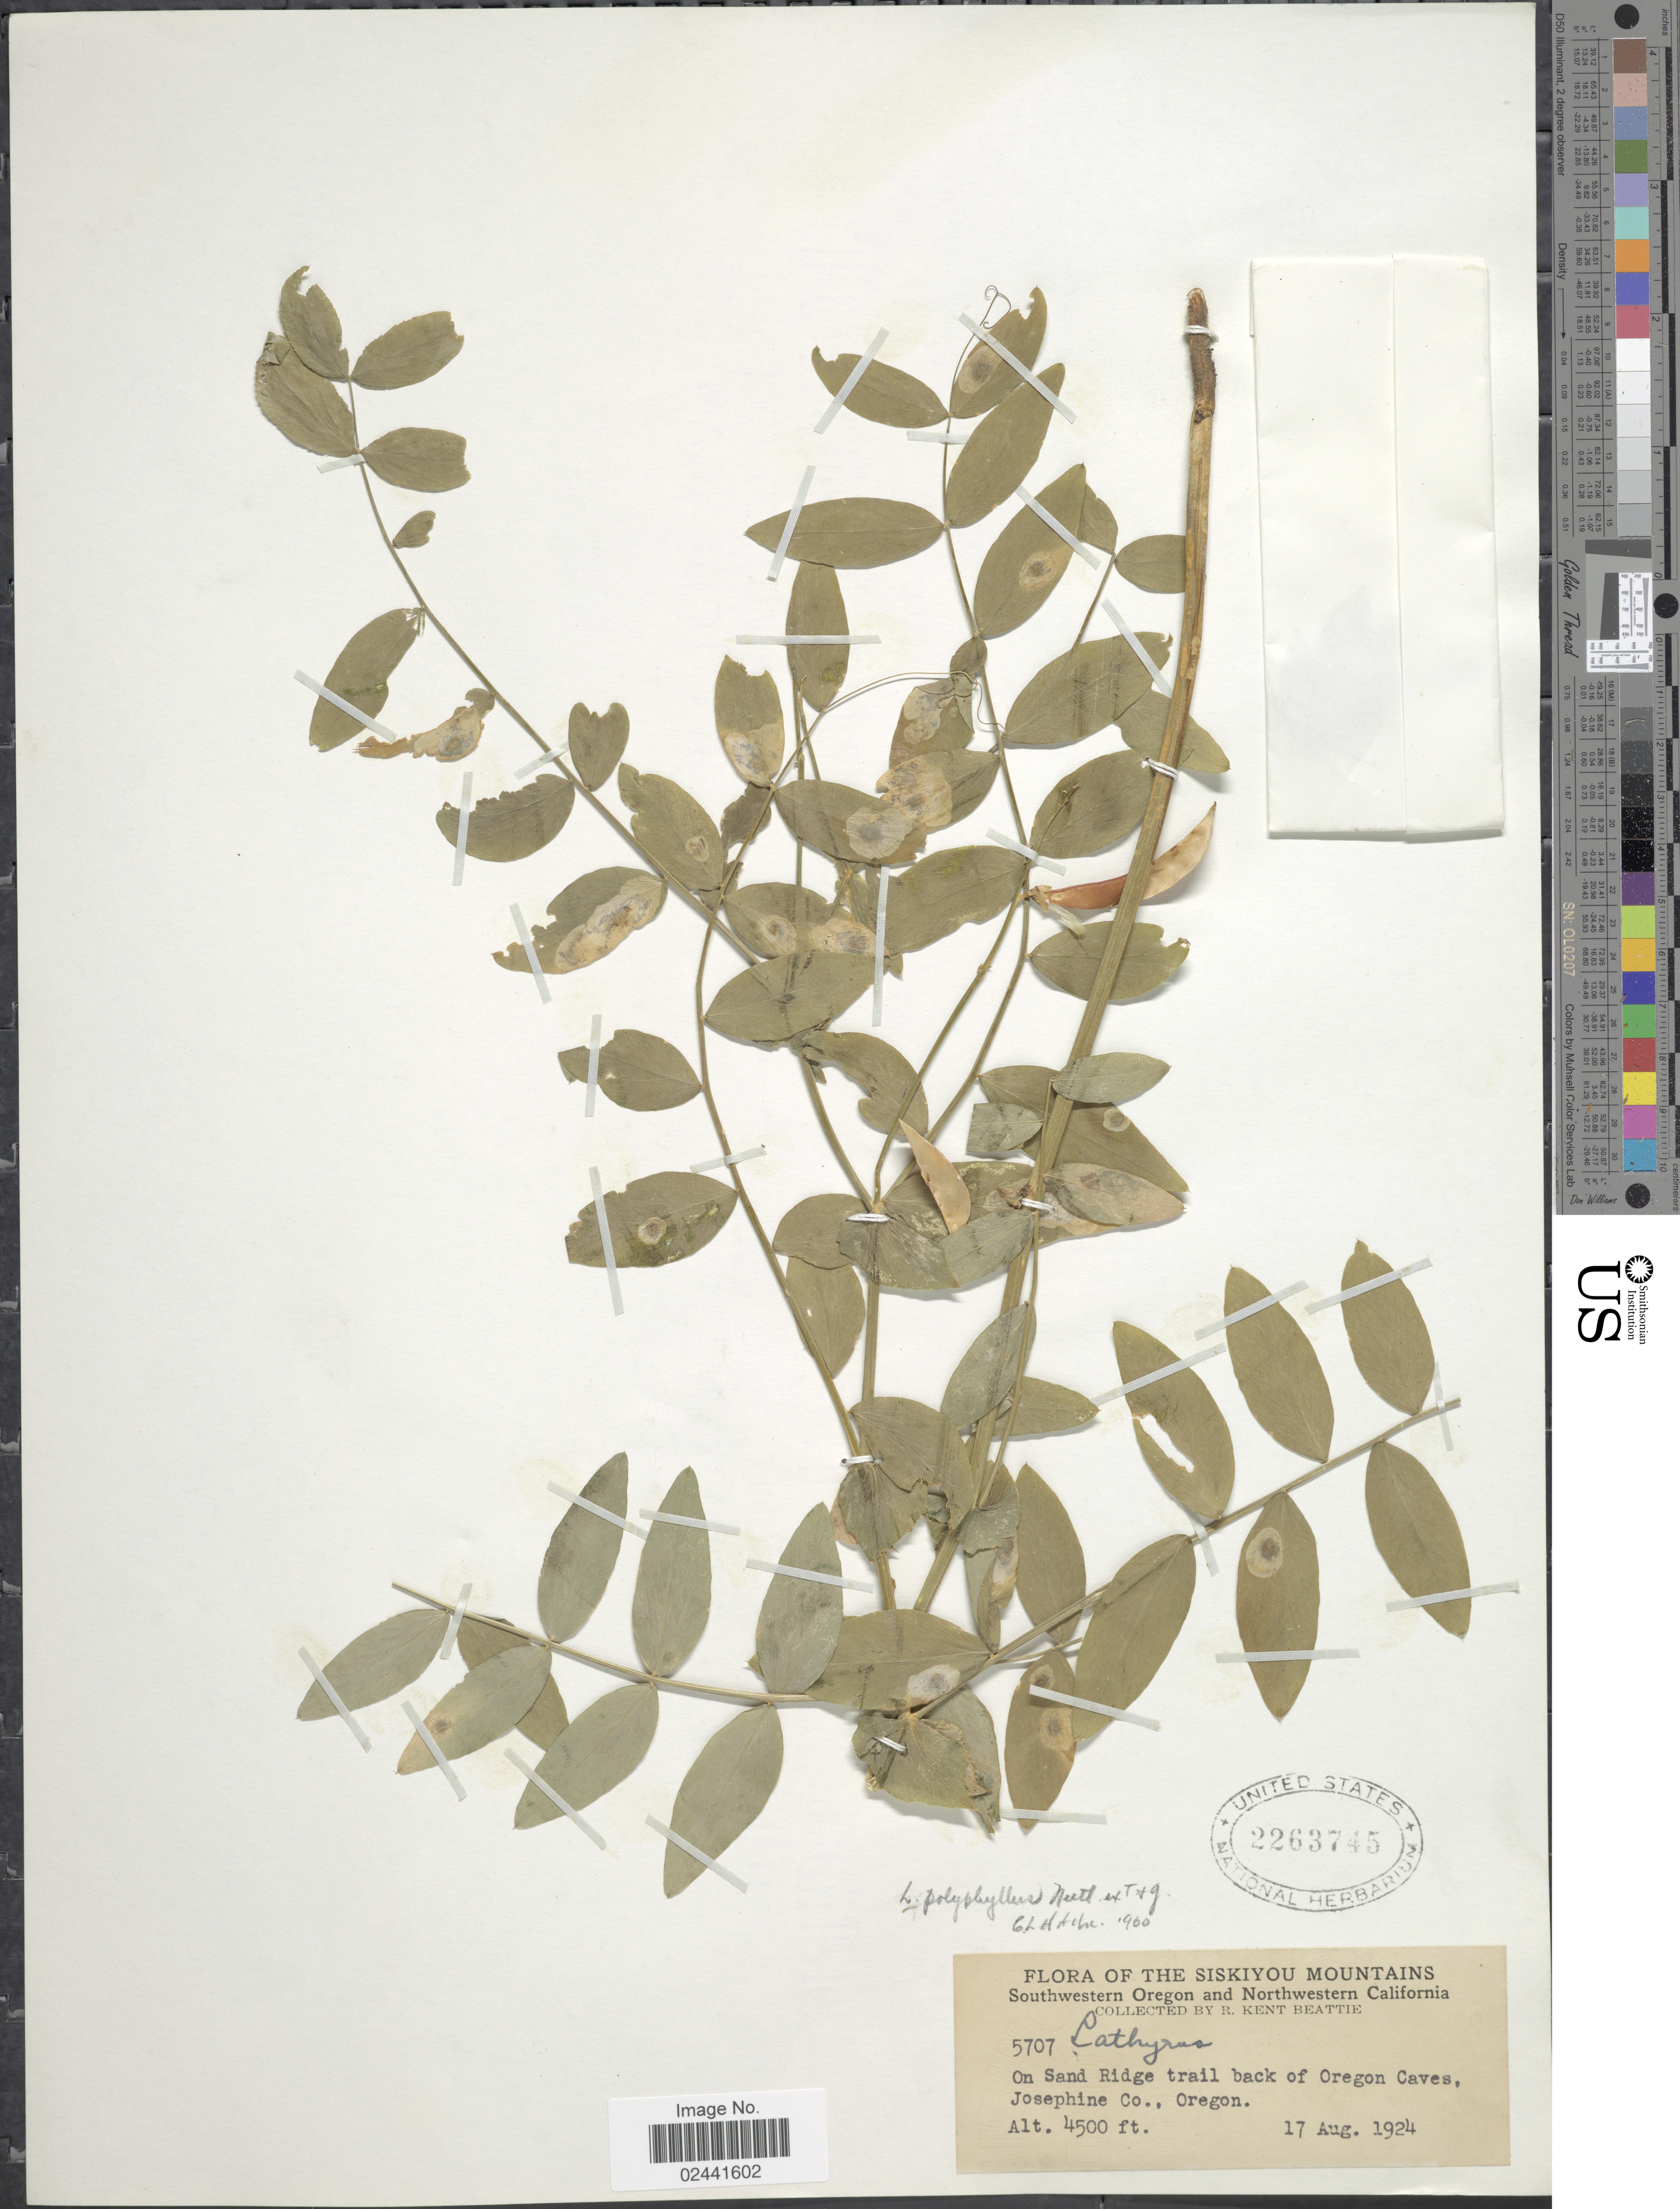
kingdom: Plantae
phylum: Tracheophyta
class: Magnoliopsida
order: Fabales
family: Fabaceae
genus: Lathyrus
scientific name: Lathyrus polyphyllus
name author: Nutt.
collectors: R. K. Beattie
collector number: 5707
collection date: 1924-08-17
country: United States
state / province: Oregon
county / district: Josephine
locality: The Siskiyou Mountains, Southwestern Oregon and Northwestern California, On Sand Ridge trail back of Oregon Caves, Josephine Co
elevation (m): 1372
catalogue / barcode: US 2263745